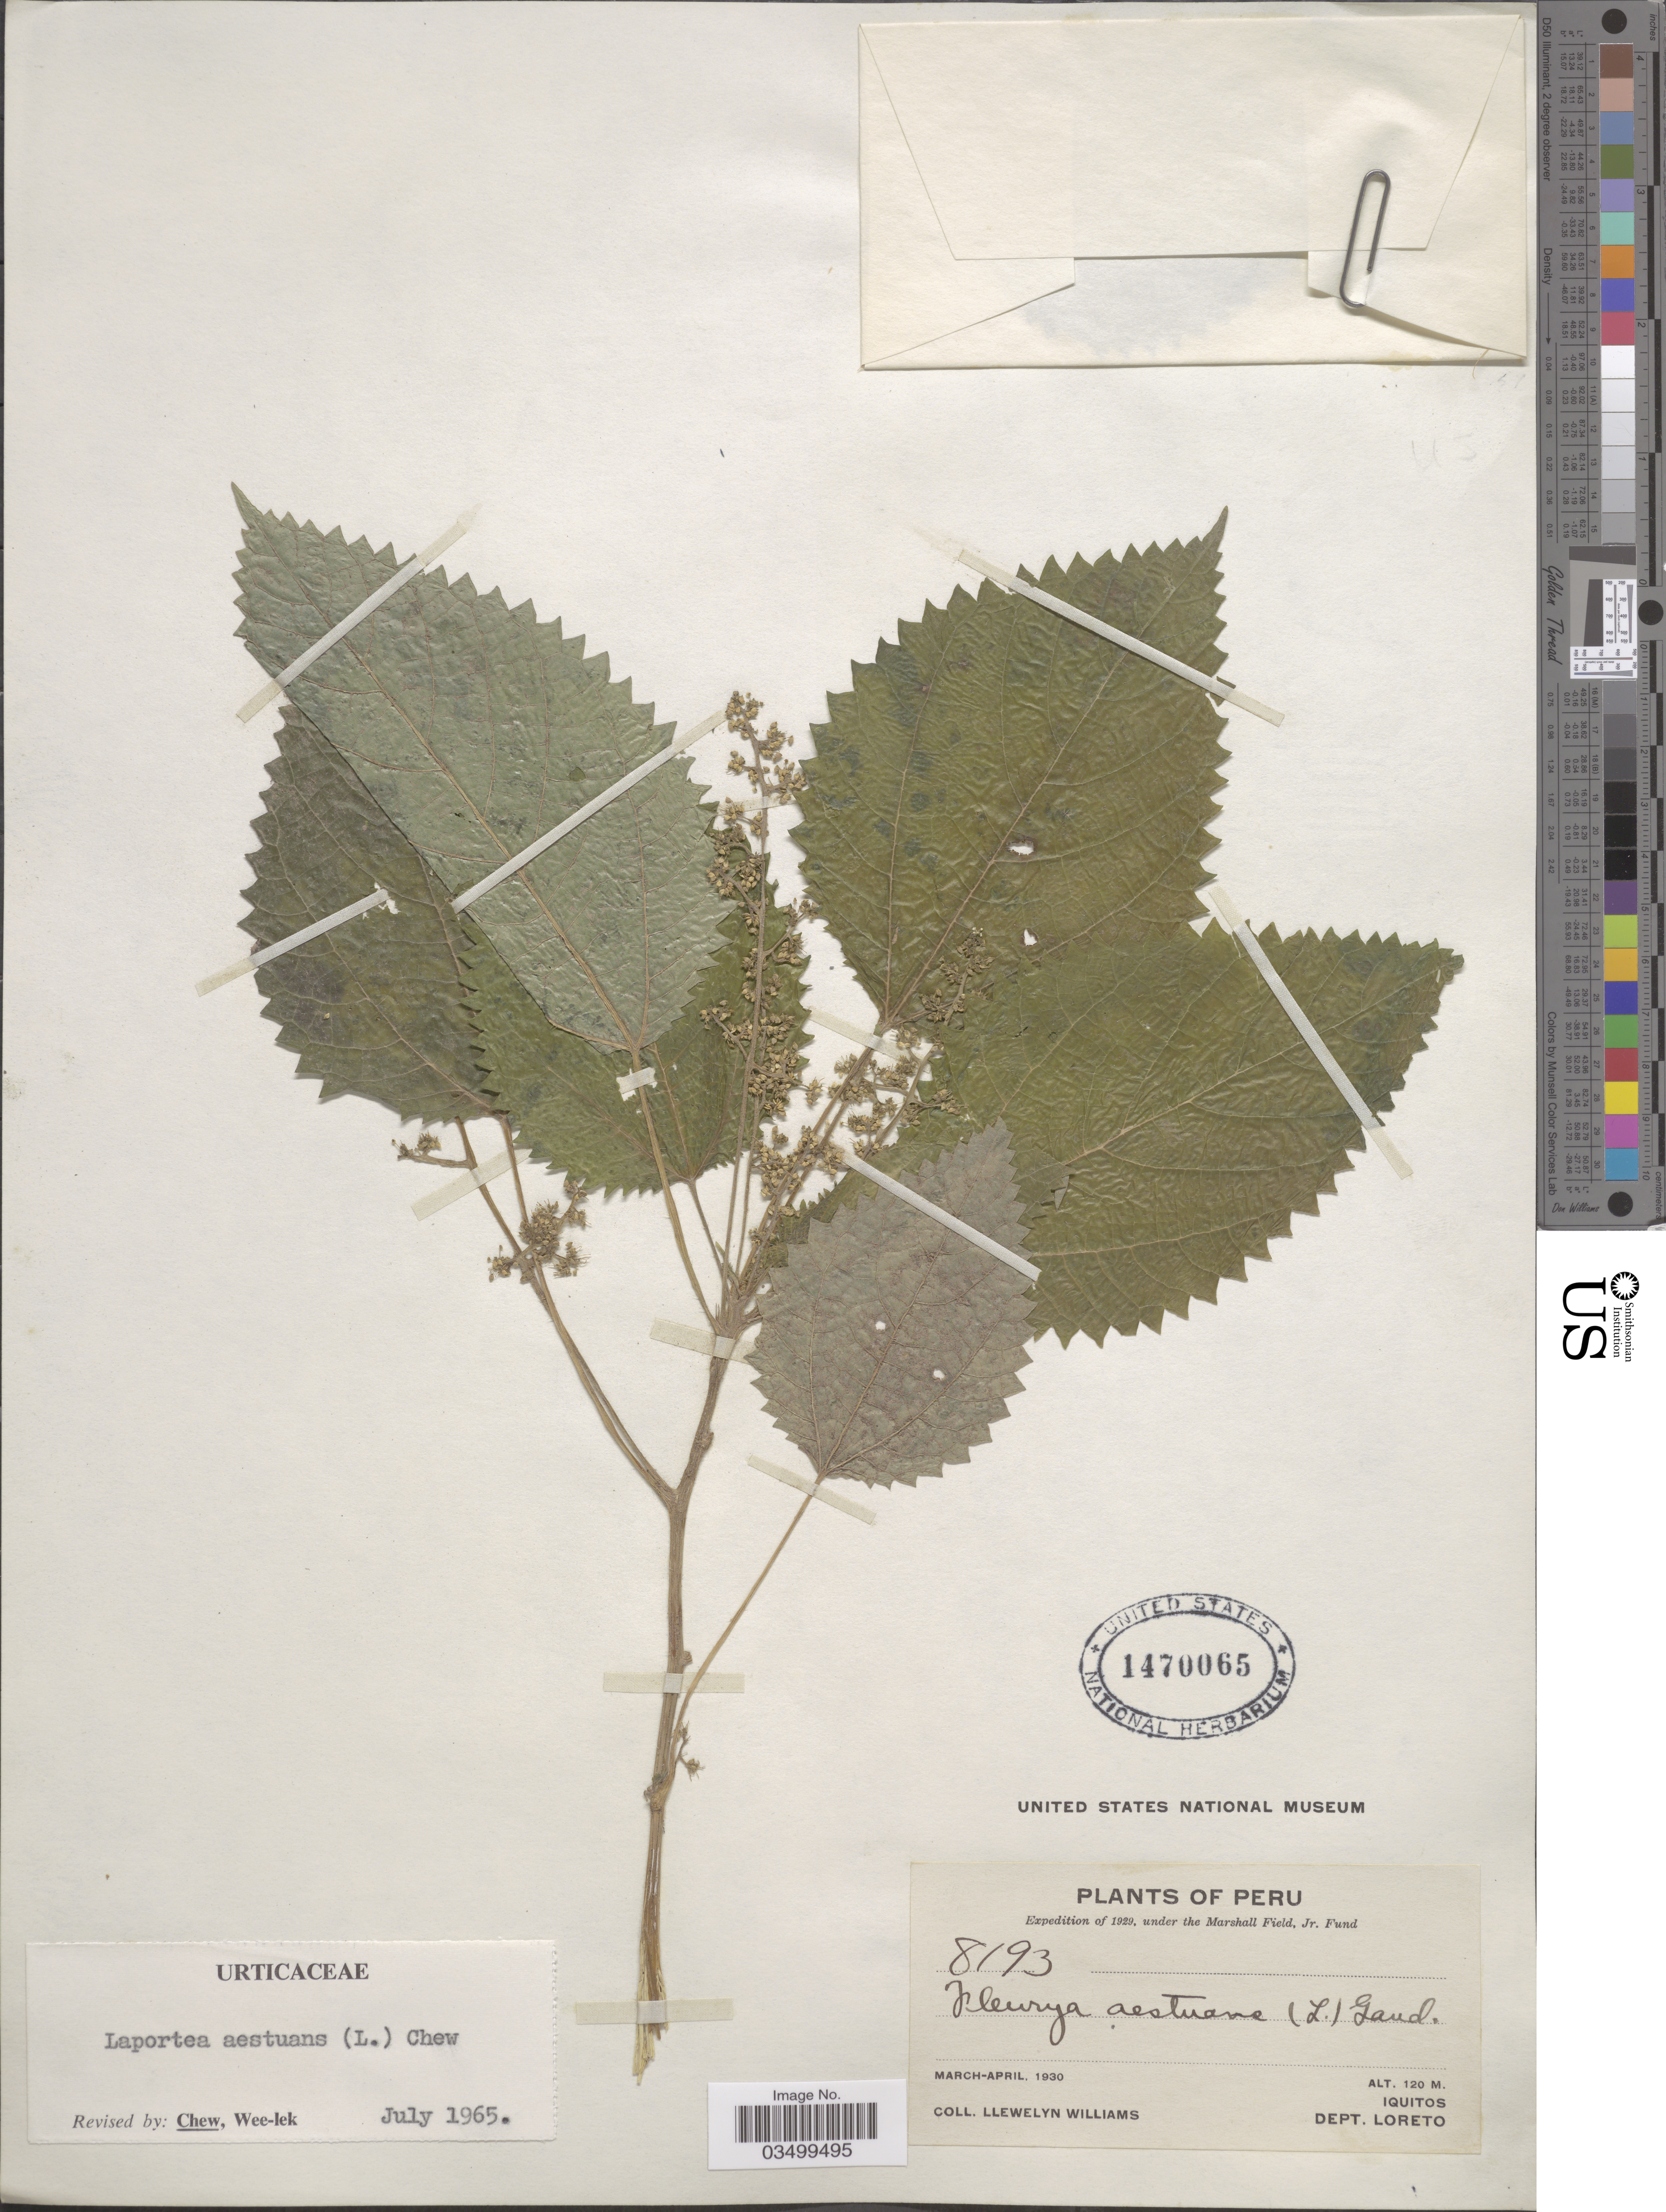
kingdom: Plantae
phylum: Tracheophyta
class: Magnoliopsida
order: Rosales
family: Urticaceae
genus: Laportea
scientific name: Laportea aestuans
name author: (L.) Chew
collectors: Ll. Williams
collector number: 8193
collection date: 1930-03/1930-04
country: Peru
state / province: Loreto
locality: Iquitos. Dept. Loreto.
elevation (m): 120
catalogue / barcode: US 1470065